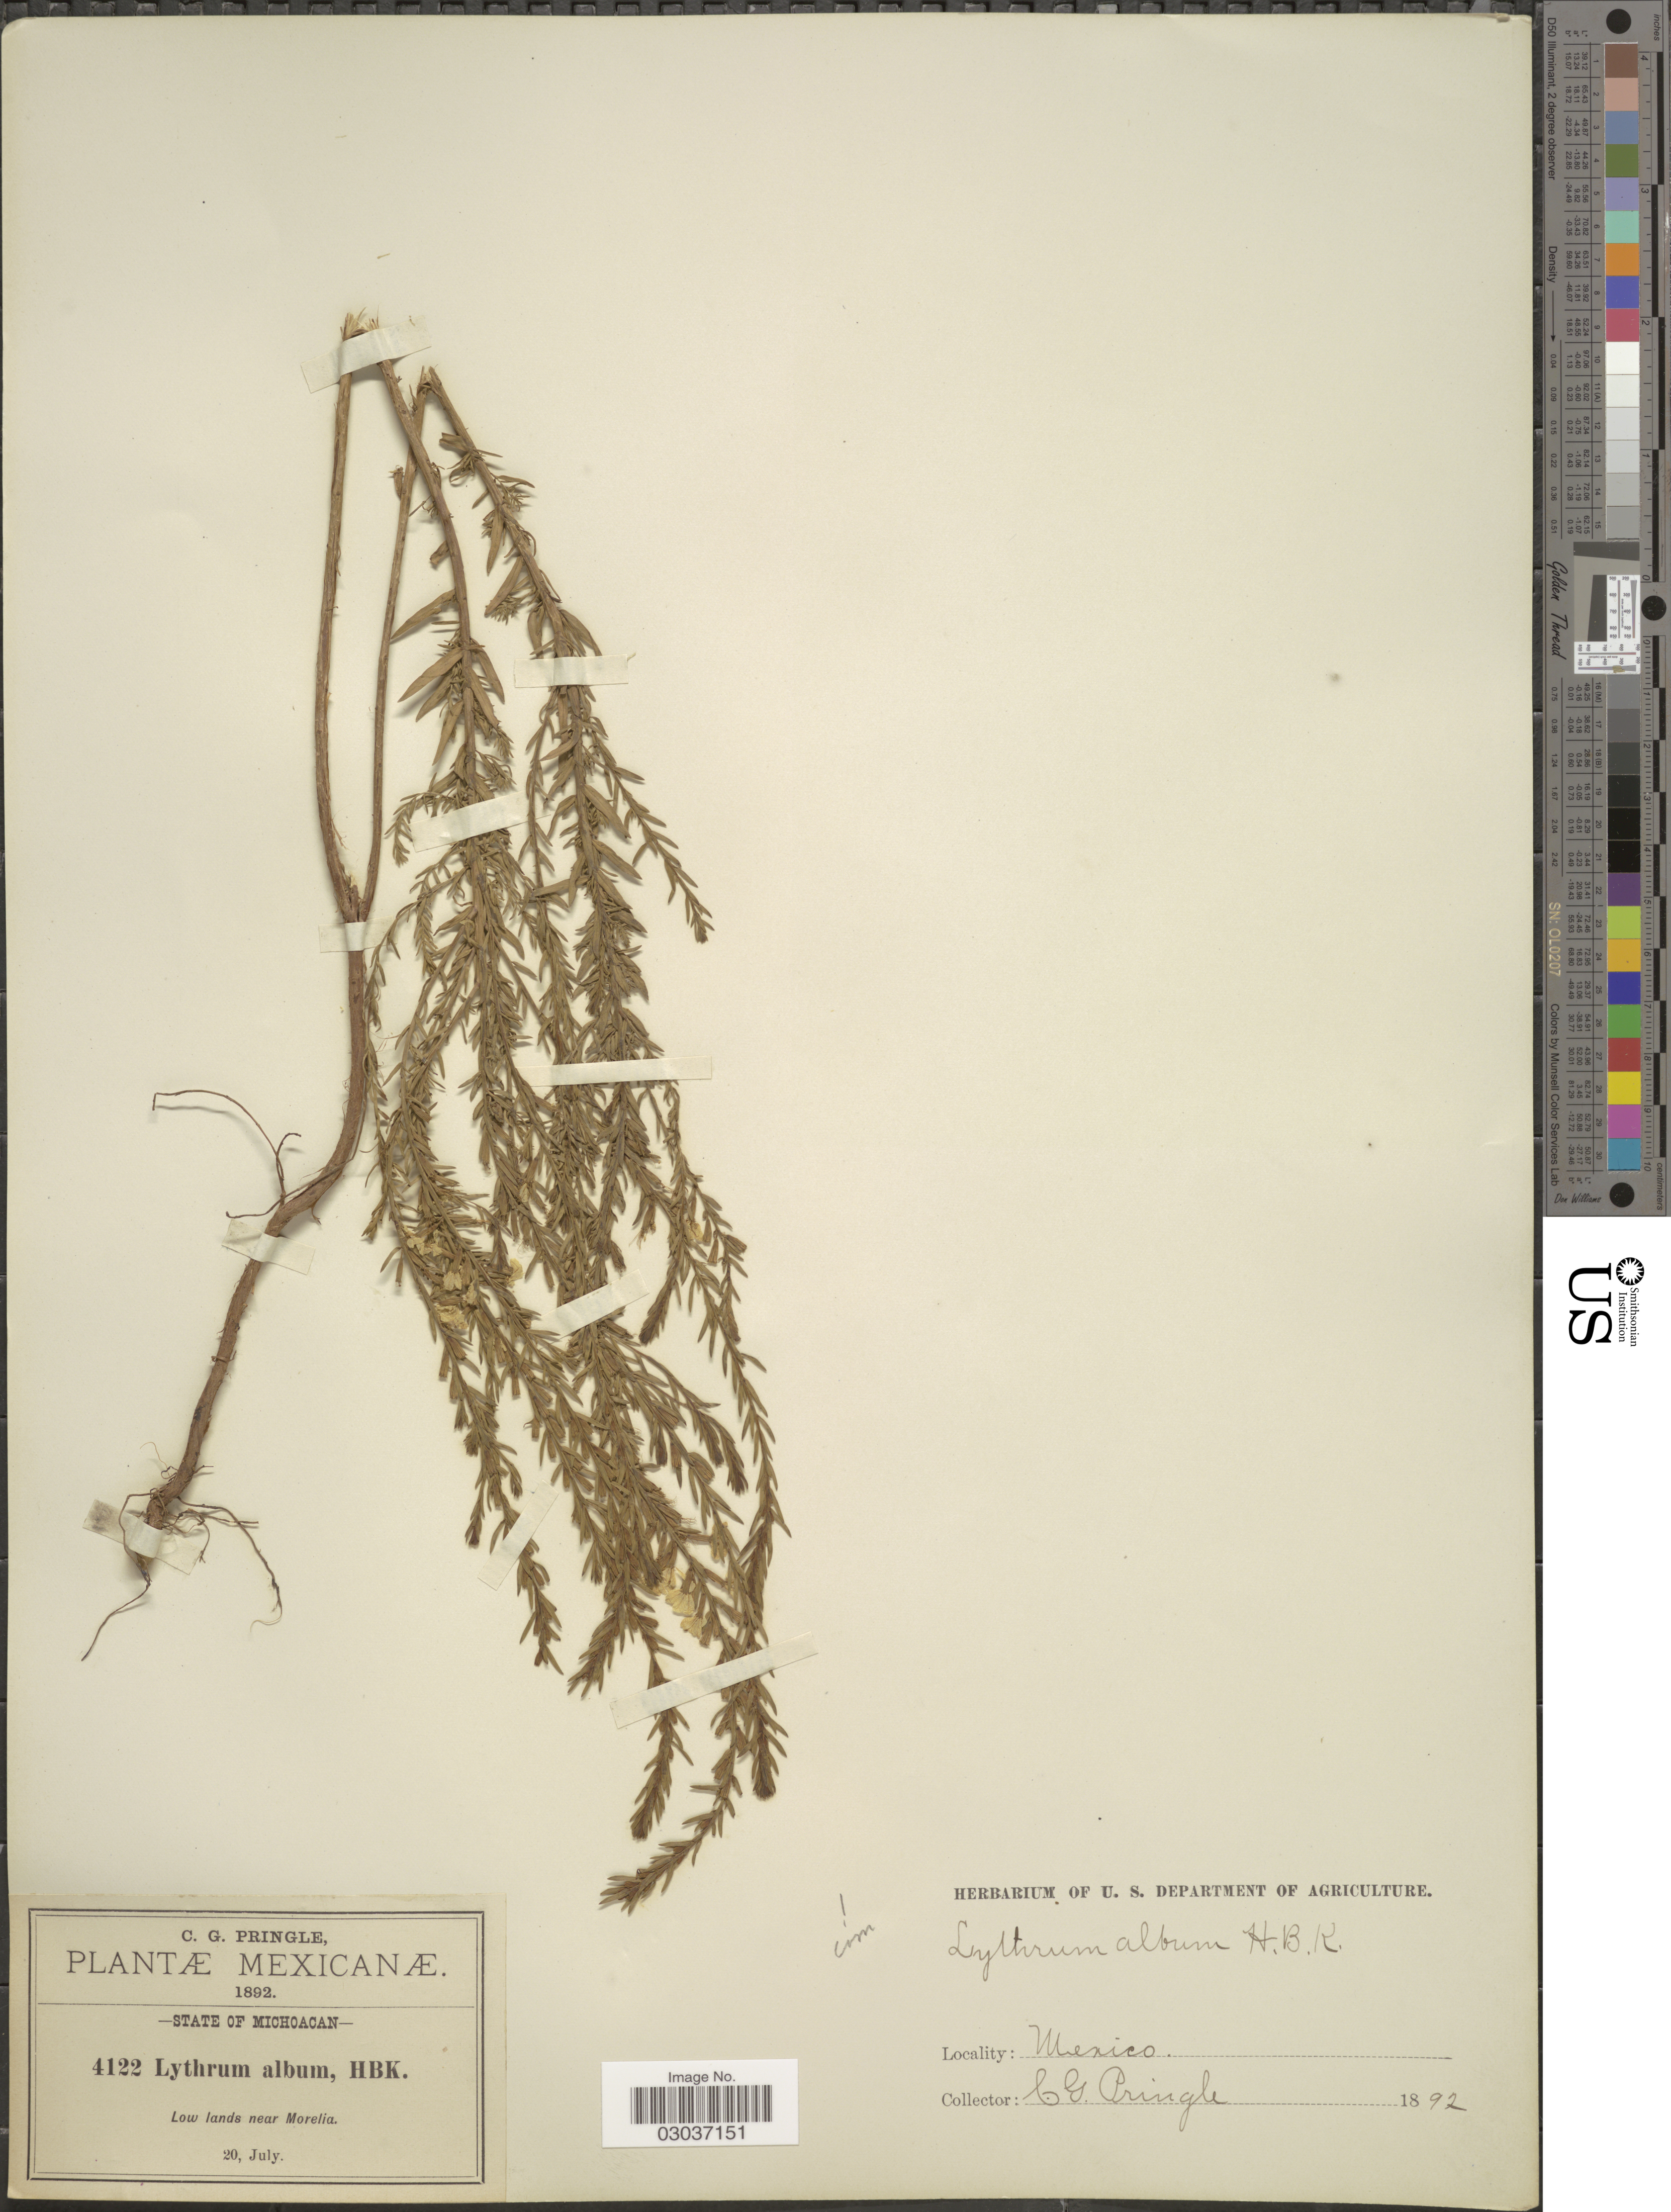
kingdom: Plantae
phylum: Tracheophyta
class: Magnoliopsida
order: Myrtales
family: Lythraceae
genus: Lythrum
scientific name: Lythrum album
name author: Kunth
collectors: C. G. Pringle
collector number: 4122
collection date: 1892-07-20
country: Mexico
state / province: Michoacán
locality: Low lands near Morelia.